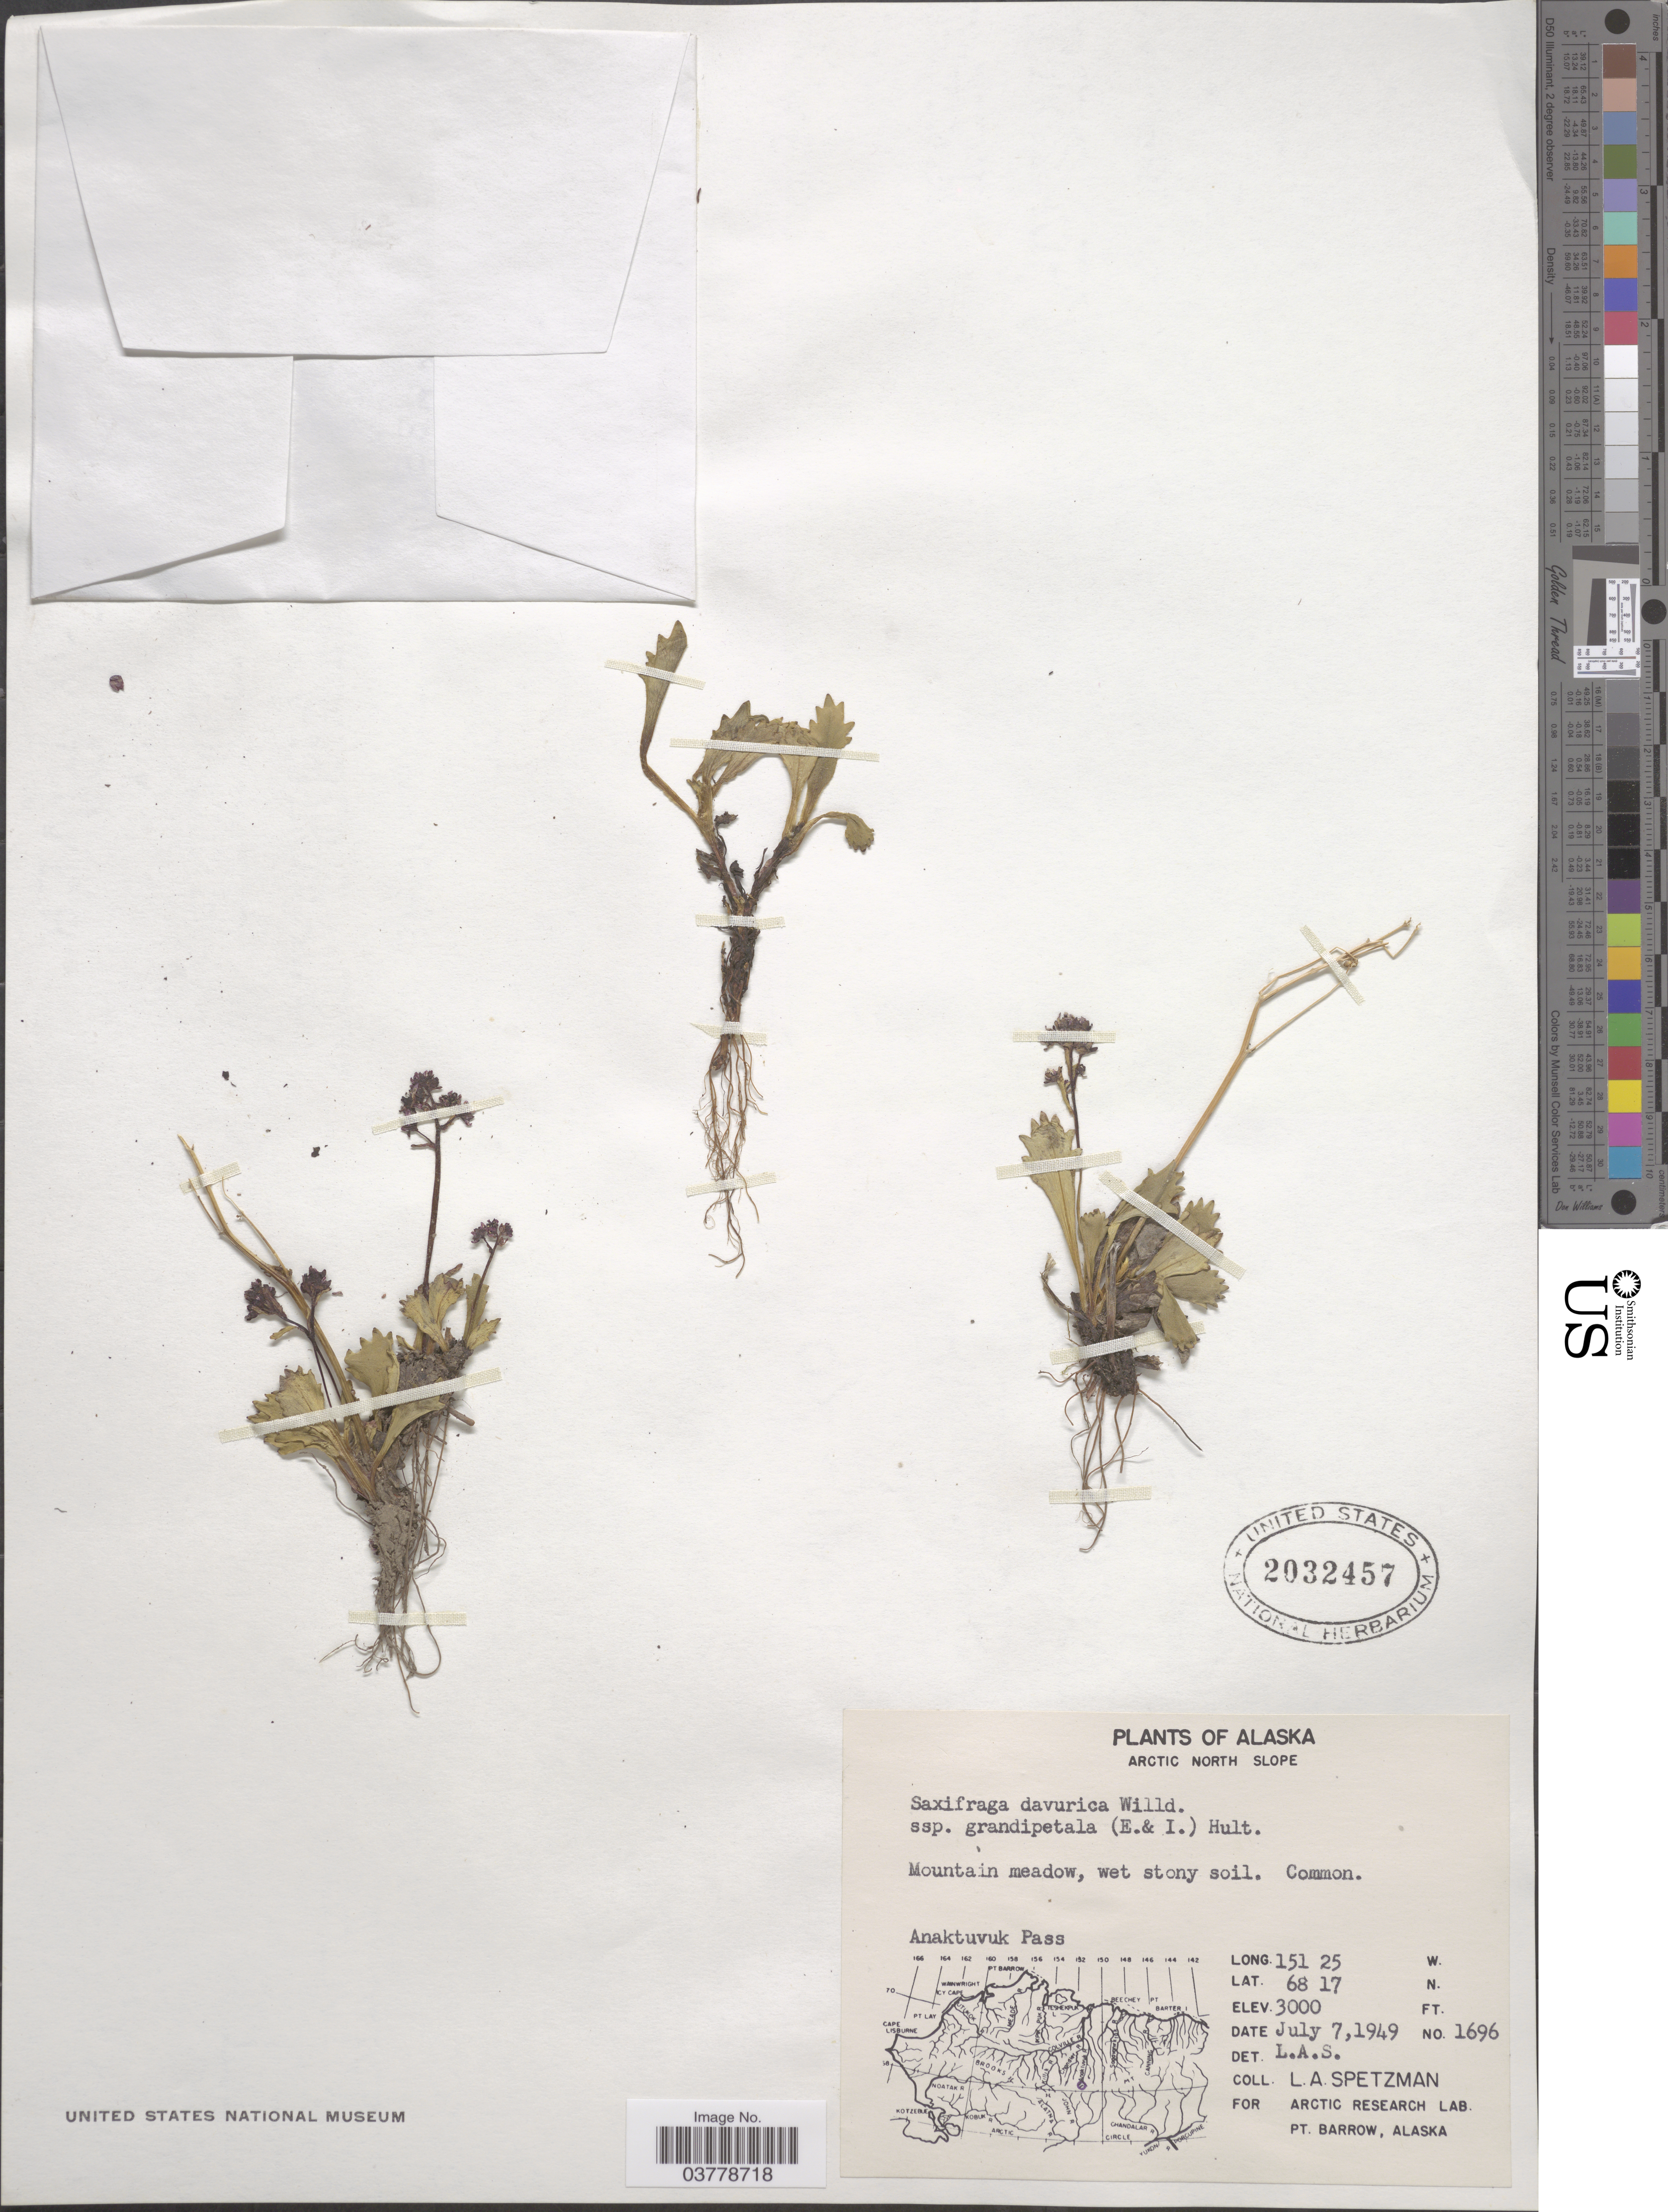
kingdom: Plantae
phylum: Tracheophyta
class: Magnoliopsida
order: Saxifragales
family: Saxifragaceae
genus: Micranthes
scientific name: Micranthes calycina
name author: (Sternb.) Gornall & H. Ohba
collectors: L. Spetzman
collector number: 1696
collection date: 1949-07-07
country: United States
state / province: Alaska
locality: Arctic North Slope. Anaktuvuk Pass.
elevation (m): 914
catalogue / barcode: US 2032457